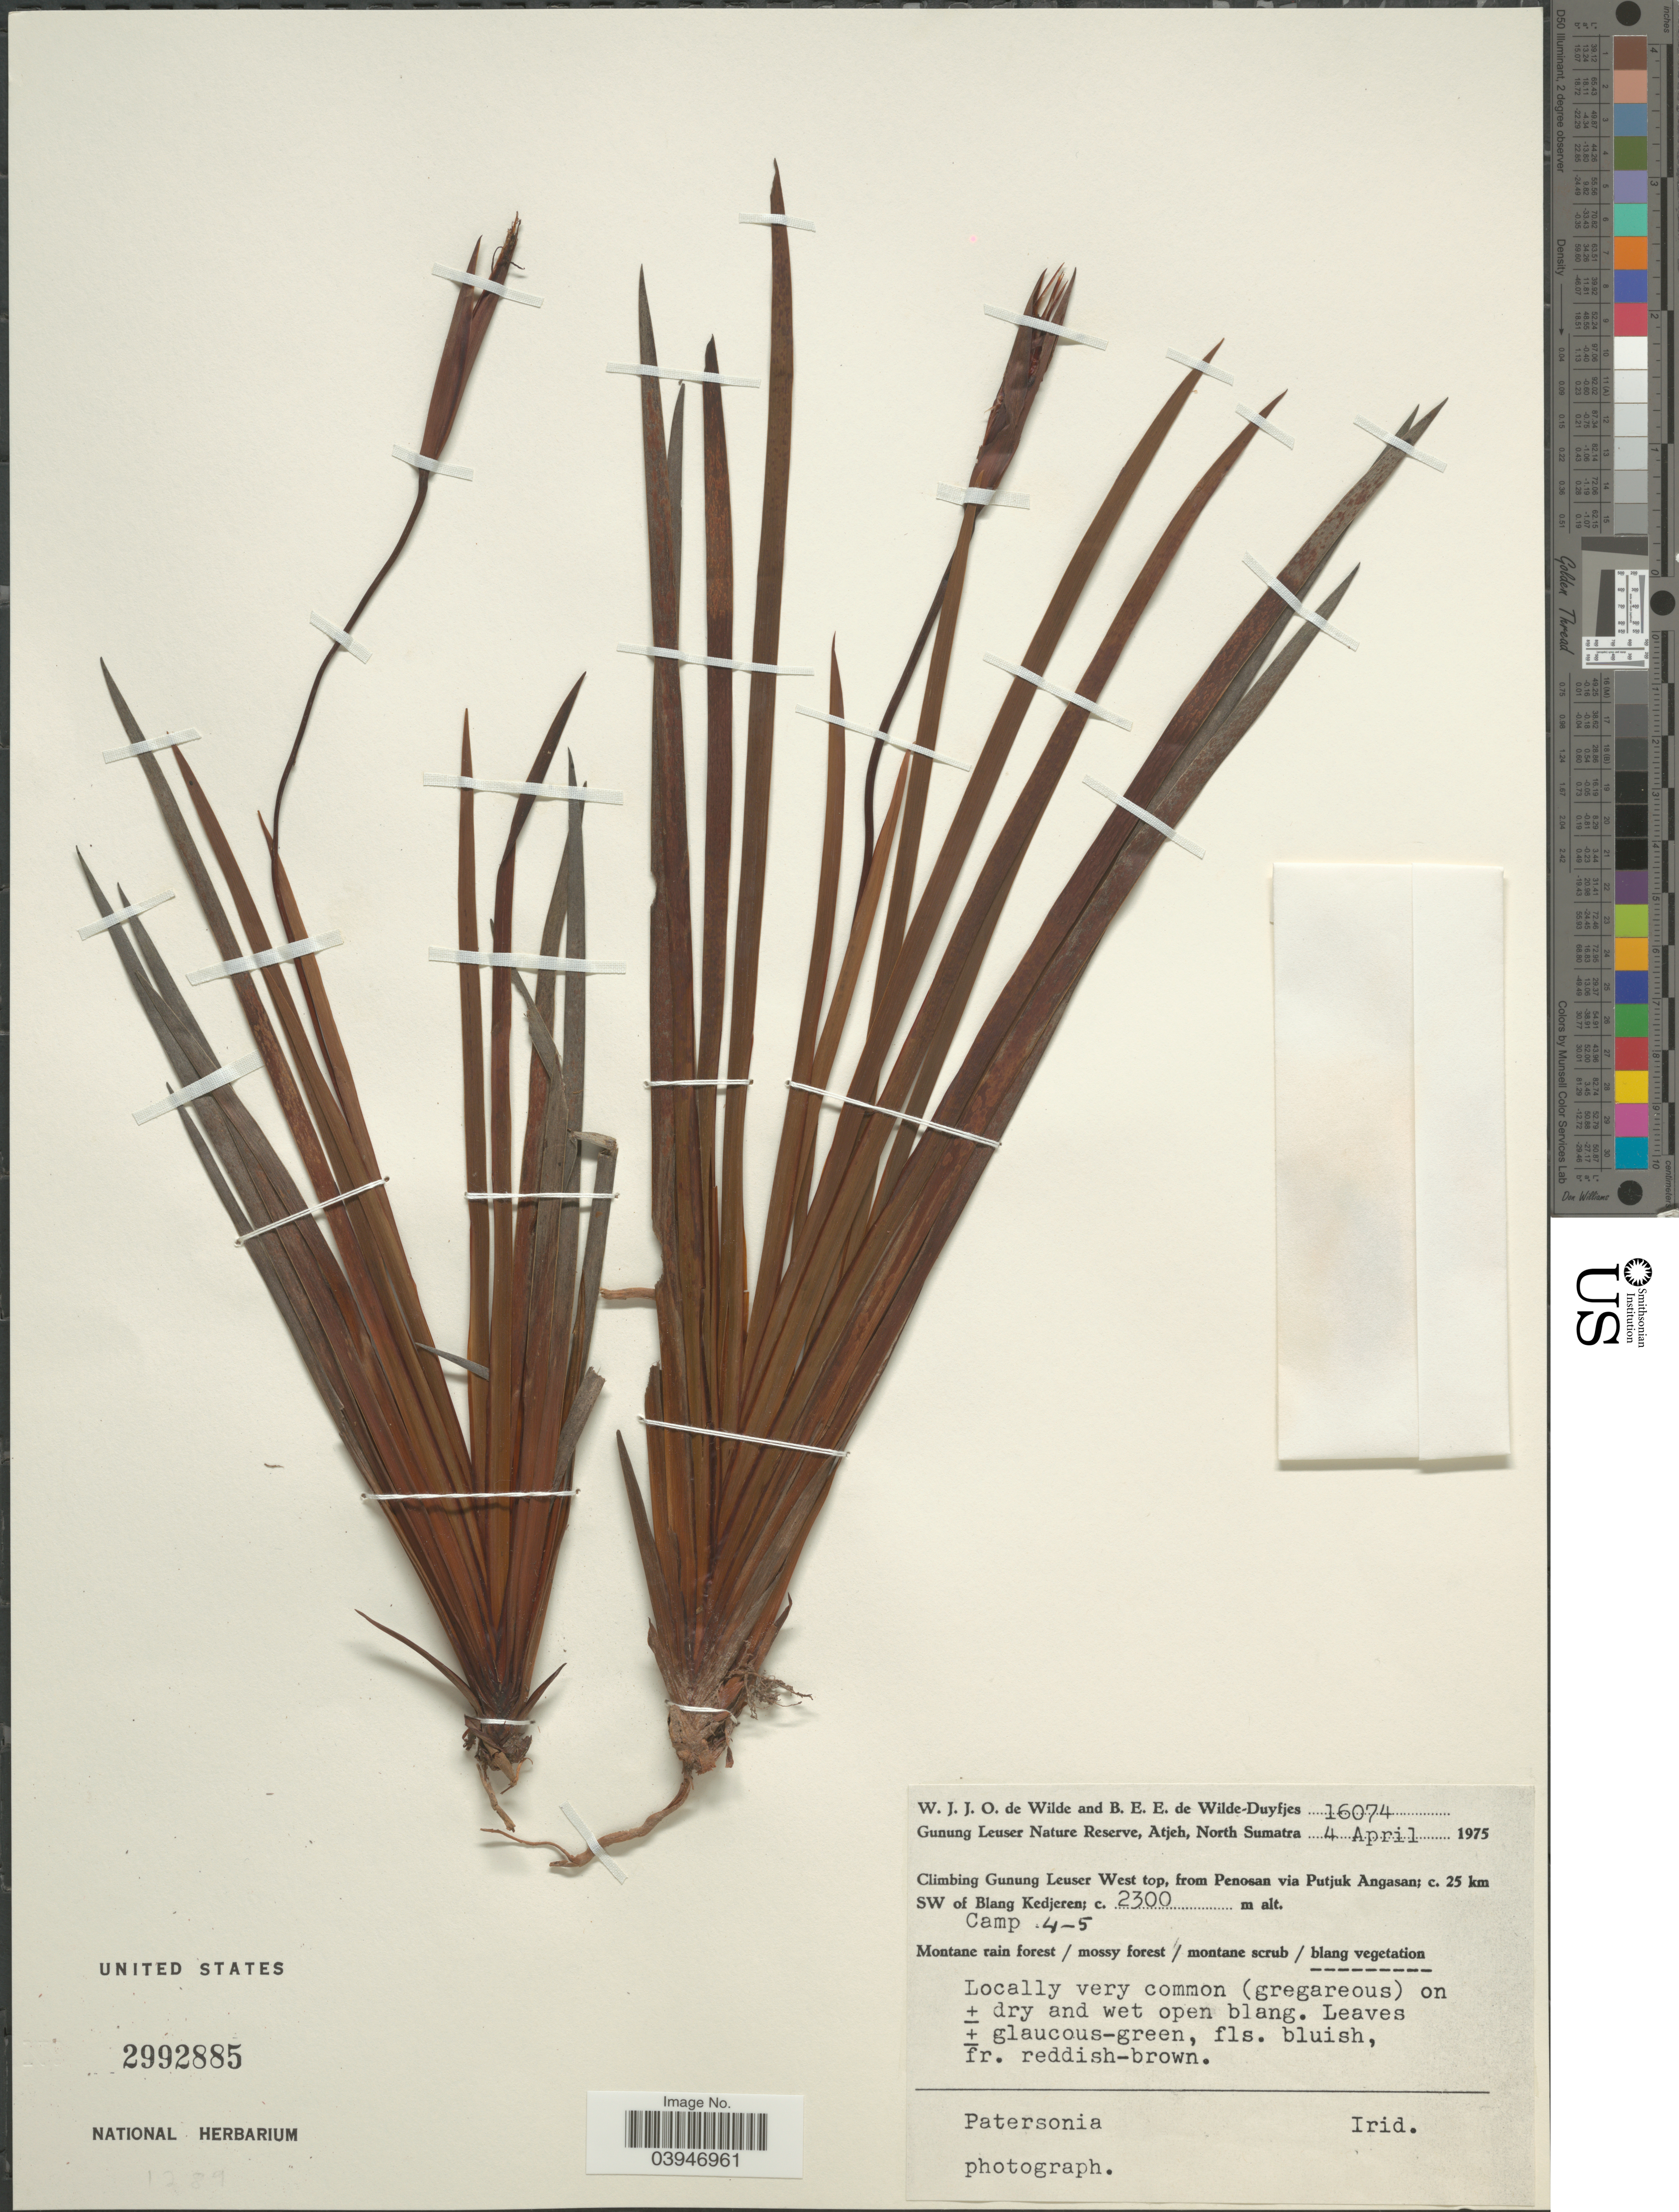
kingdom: Plantae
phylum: Tracheophyta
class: Liliopsida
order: Asparagales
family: Iridaceae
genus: Patersonia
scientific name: Patersonia sp.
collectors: W. J. de Wilde & B. E. de Wilde-Duyfjes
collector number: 16074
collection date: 1975-04-04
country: Indonesia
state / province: Sumatra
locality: Gunung Leuser Nature Reserve, Atjeh, North Sumatra. Climbing Gunung Leuser West top, from Penosan via Putjuk Angasan; c. 25 km SW of Blang Kedjeren. Camp 4-5.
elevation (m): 2300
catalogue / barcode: US 2992885